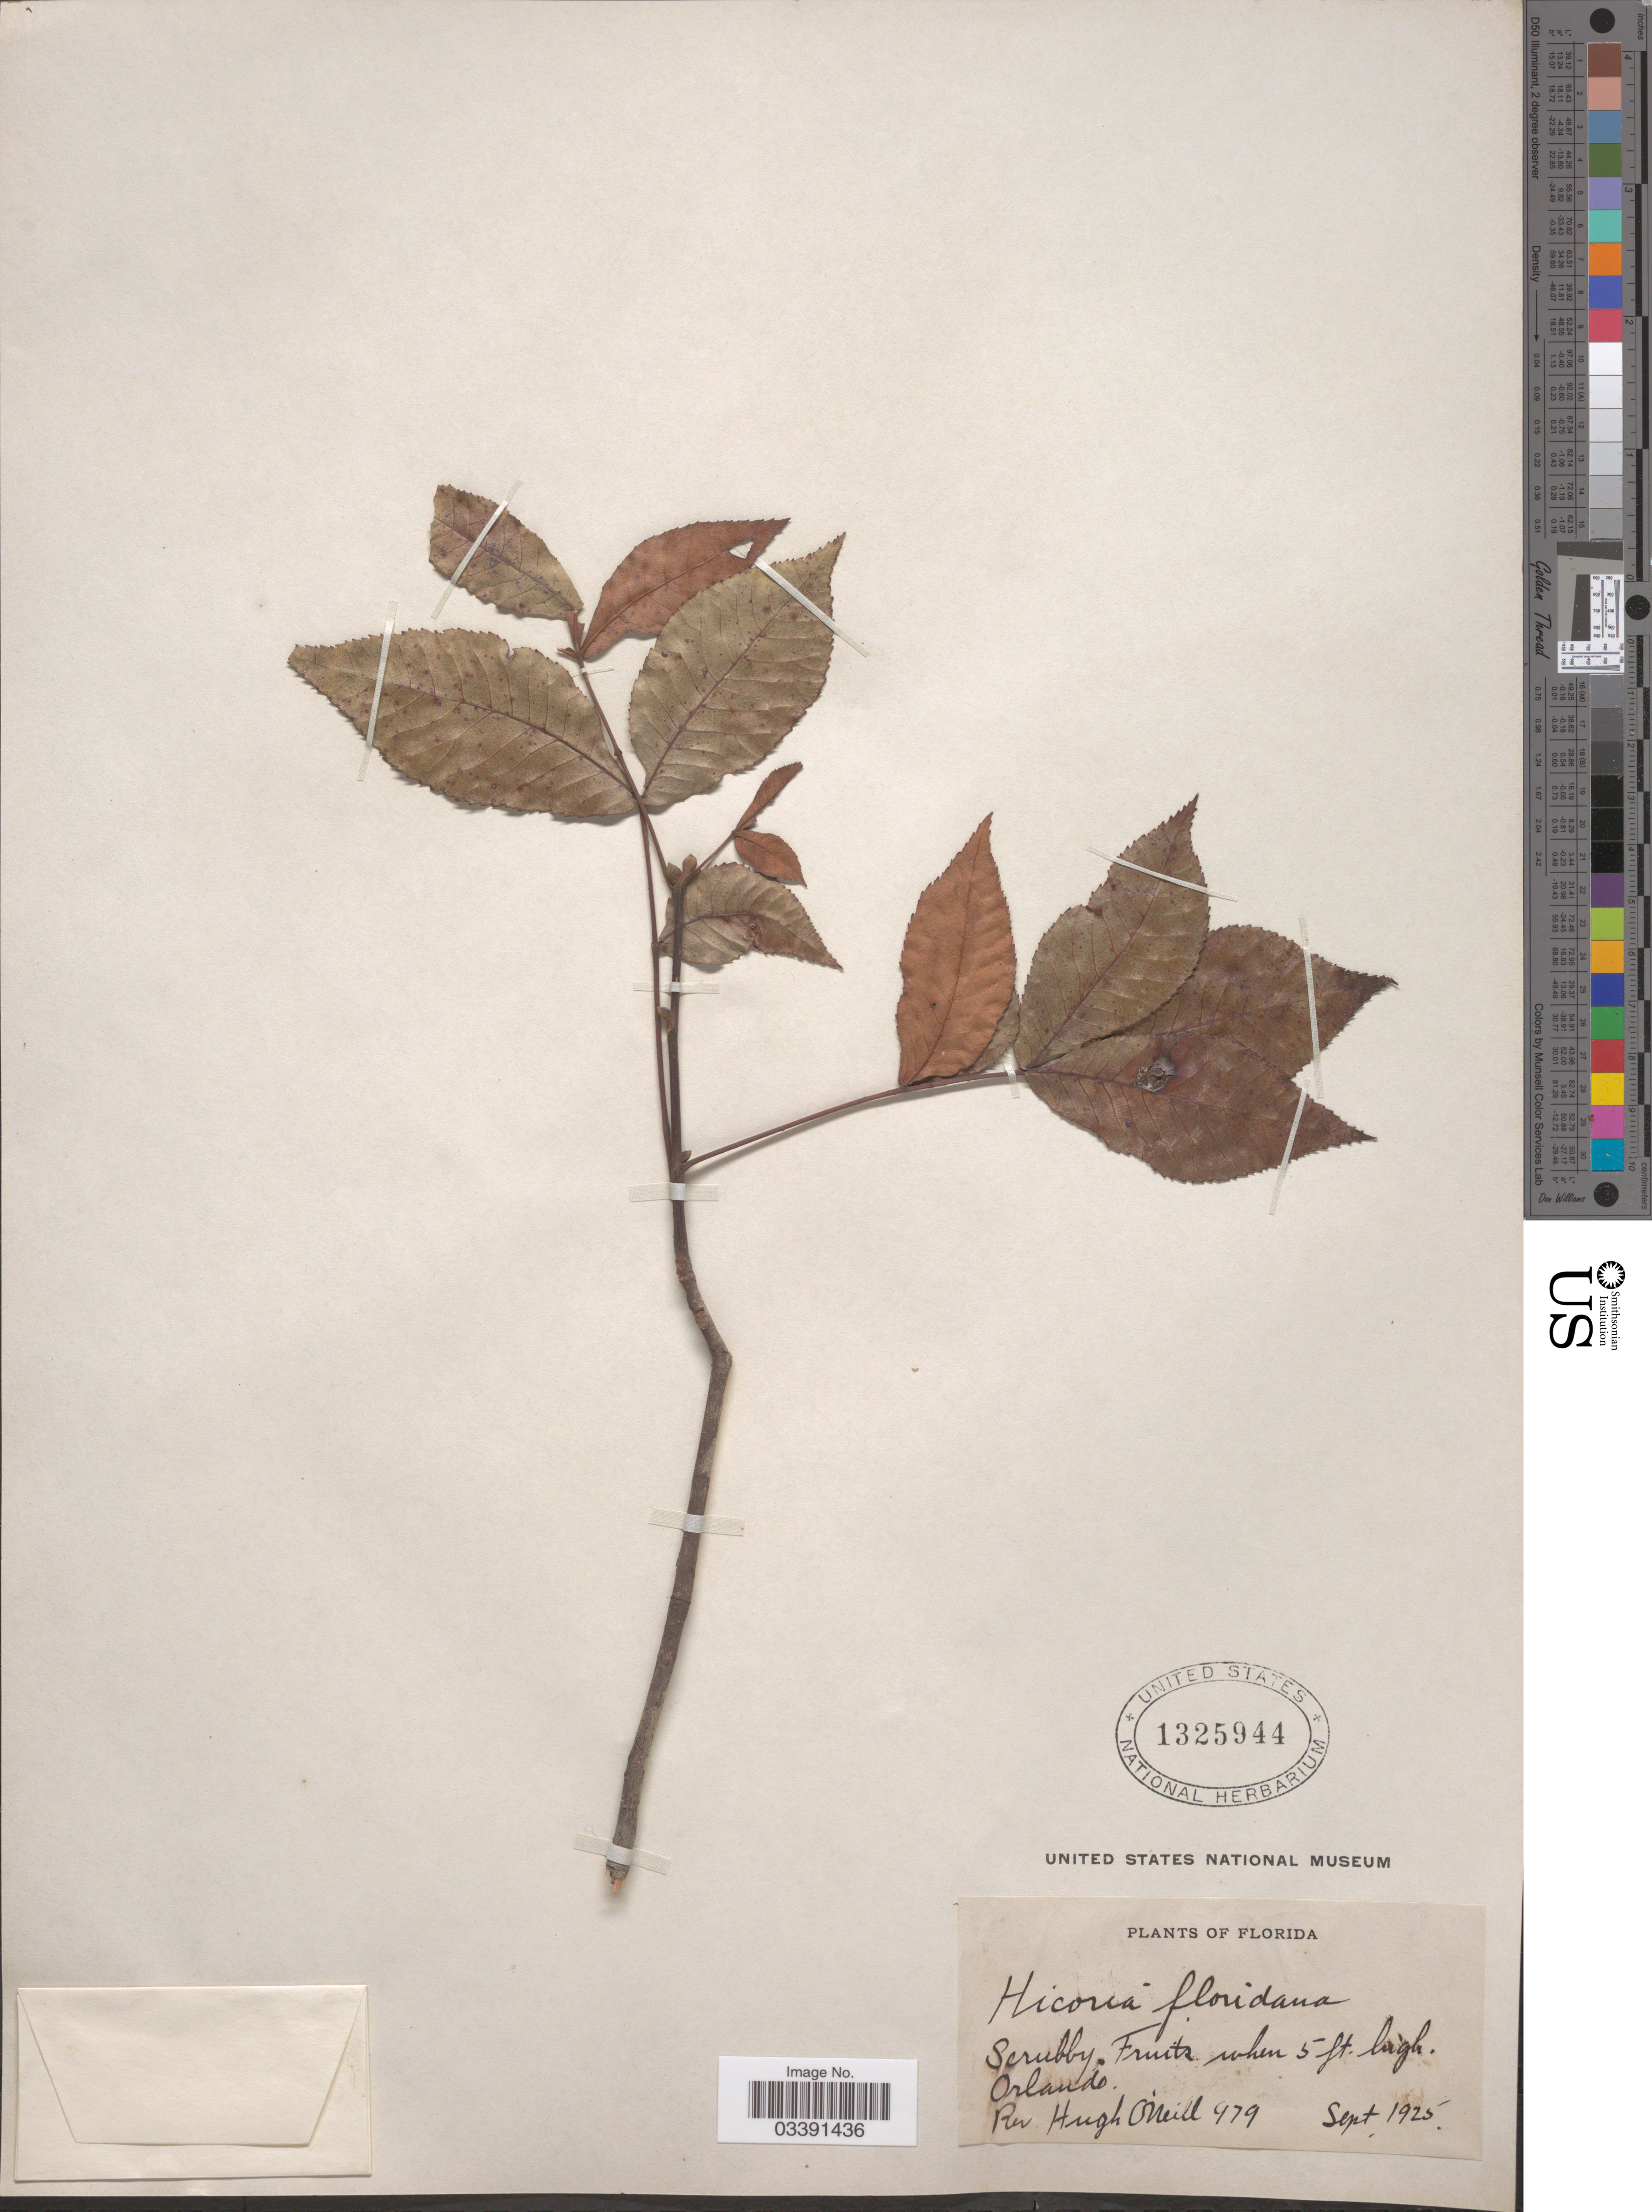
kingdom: Plantae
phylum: Tracheophyta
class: Magnoliopsida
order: Fagales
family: Juglandaceae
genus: Carya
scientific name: Carya floridana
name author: Sarg.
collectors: H. O'Neill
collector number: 979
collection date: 1925-09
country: United States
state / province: Florida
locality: Orlando.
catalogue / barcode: US 1325944